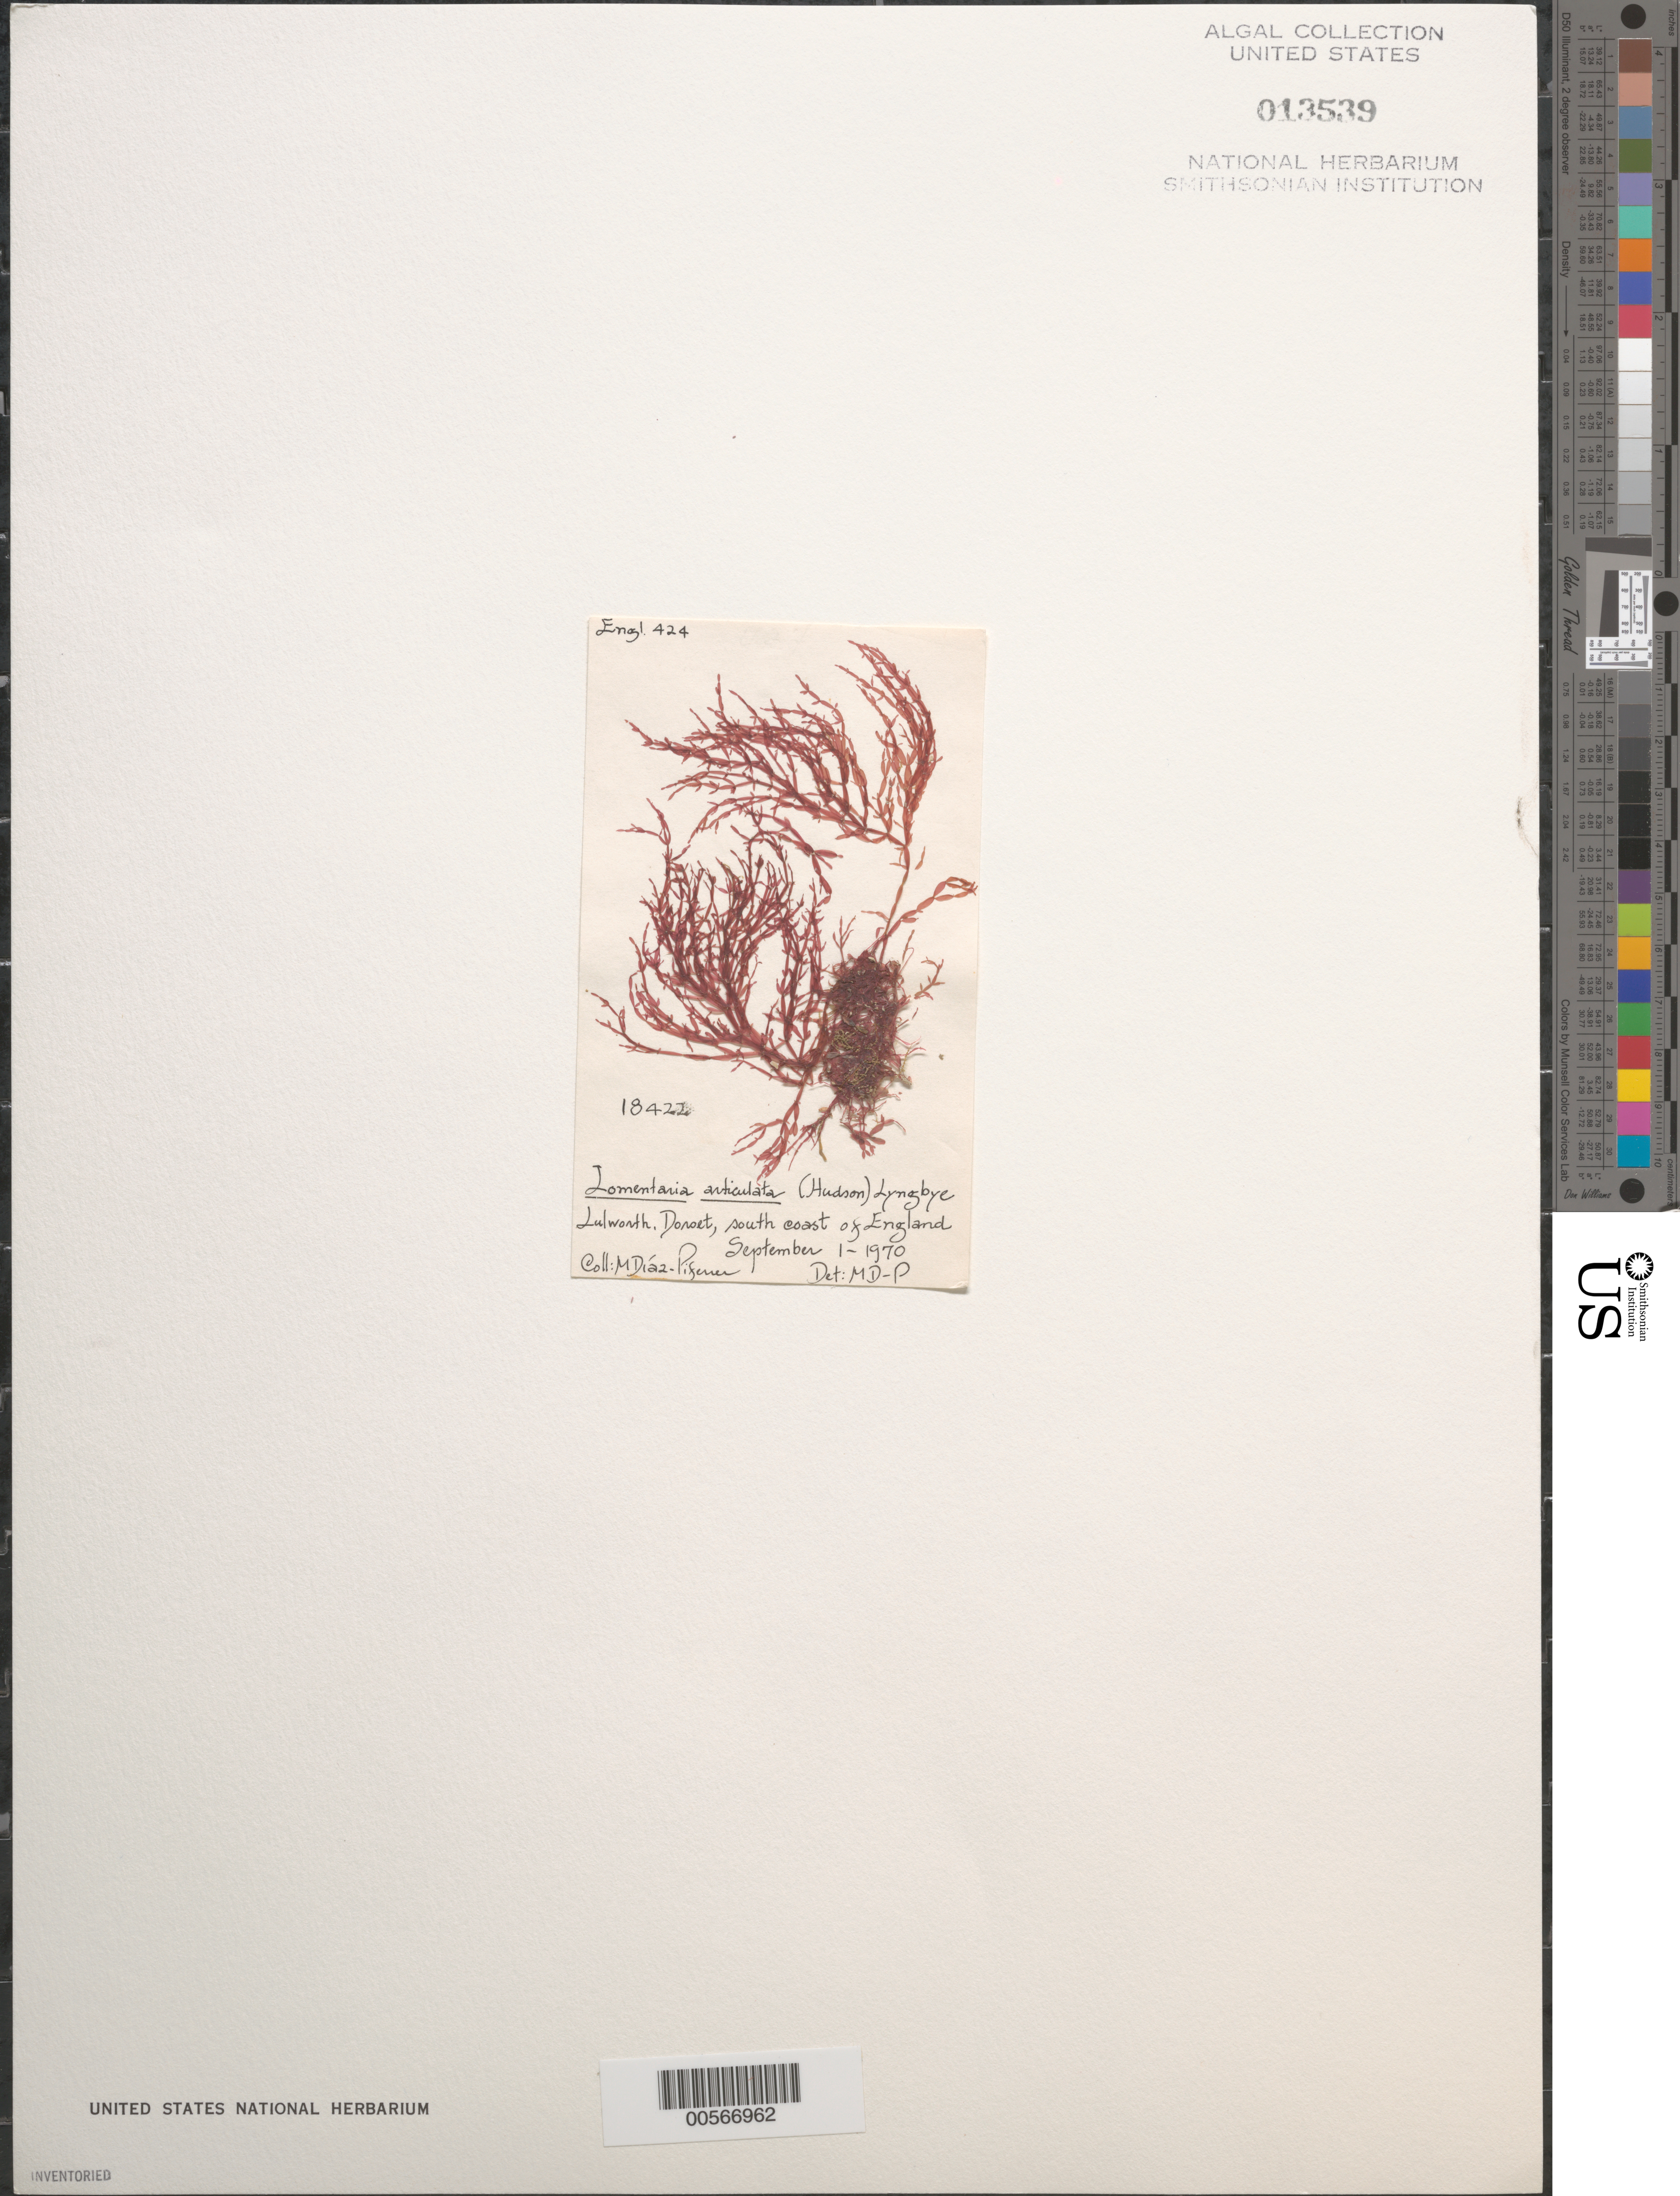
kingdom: Plantae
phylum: Rhodophyta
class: Florideophyceae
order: Rhodymeniales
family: Lomentariaceae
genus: Lomentaria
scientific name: Lomentaria articulata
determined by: Diaz-Piferrer, M.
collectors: M. Diaz-Piferrer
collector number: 18422 & ENGL. 424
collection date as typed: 01 Sep 1970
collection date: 1970-09-01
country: United Kingdom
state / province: England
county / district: Dorset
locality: Lulworth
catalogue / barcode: US 13539